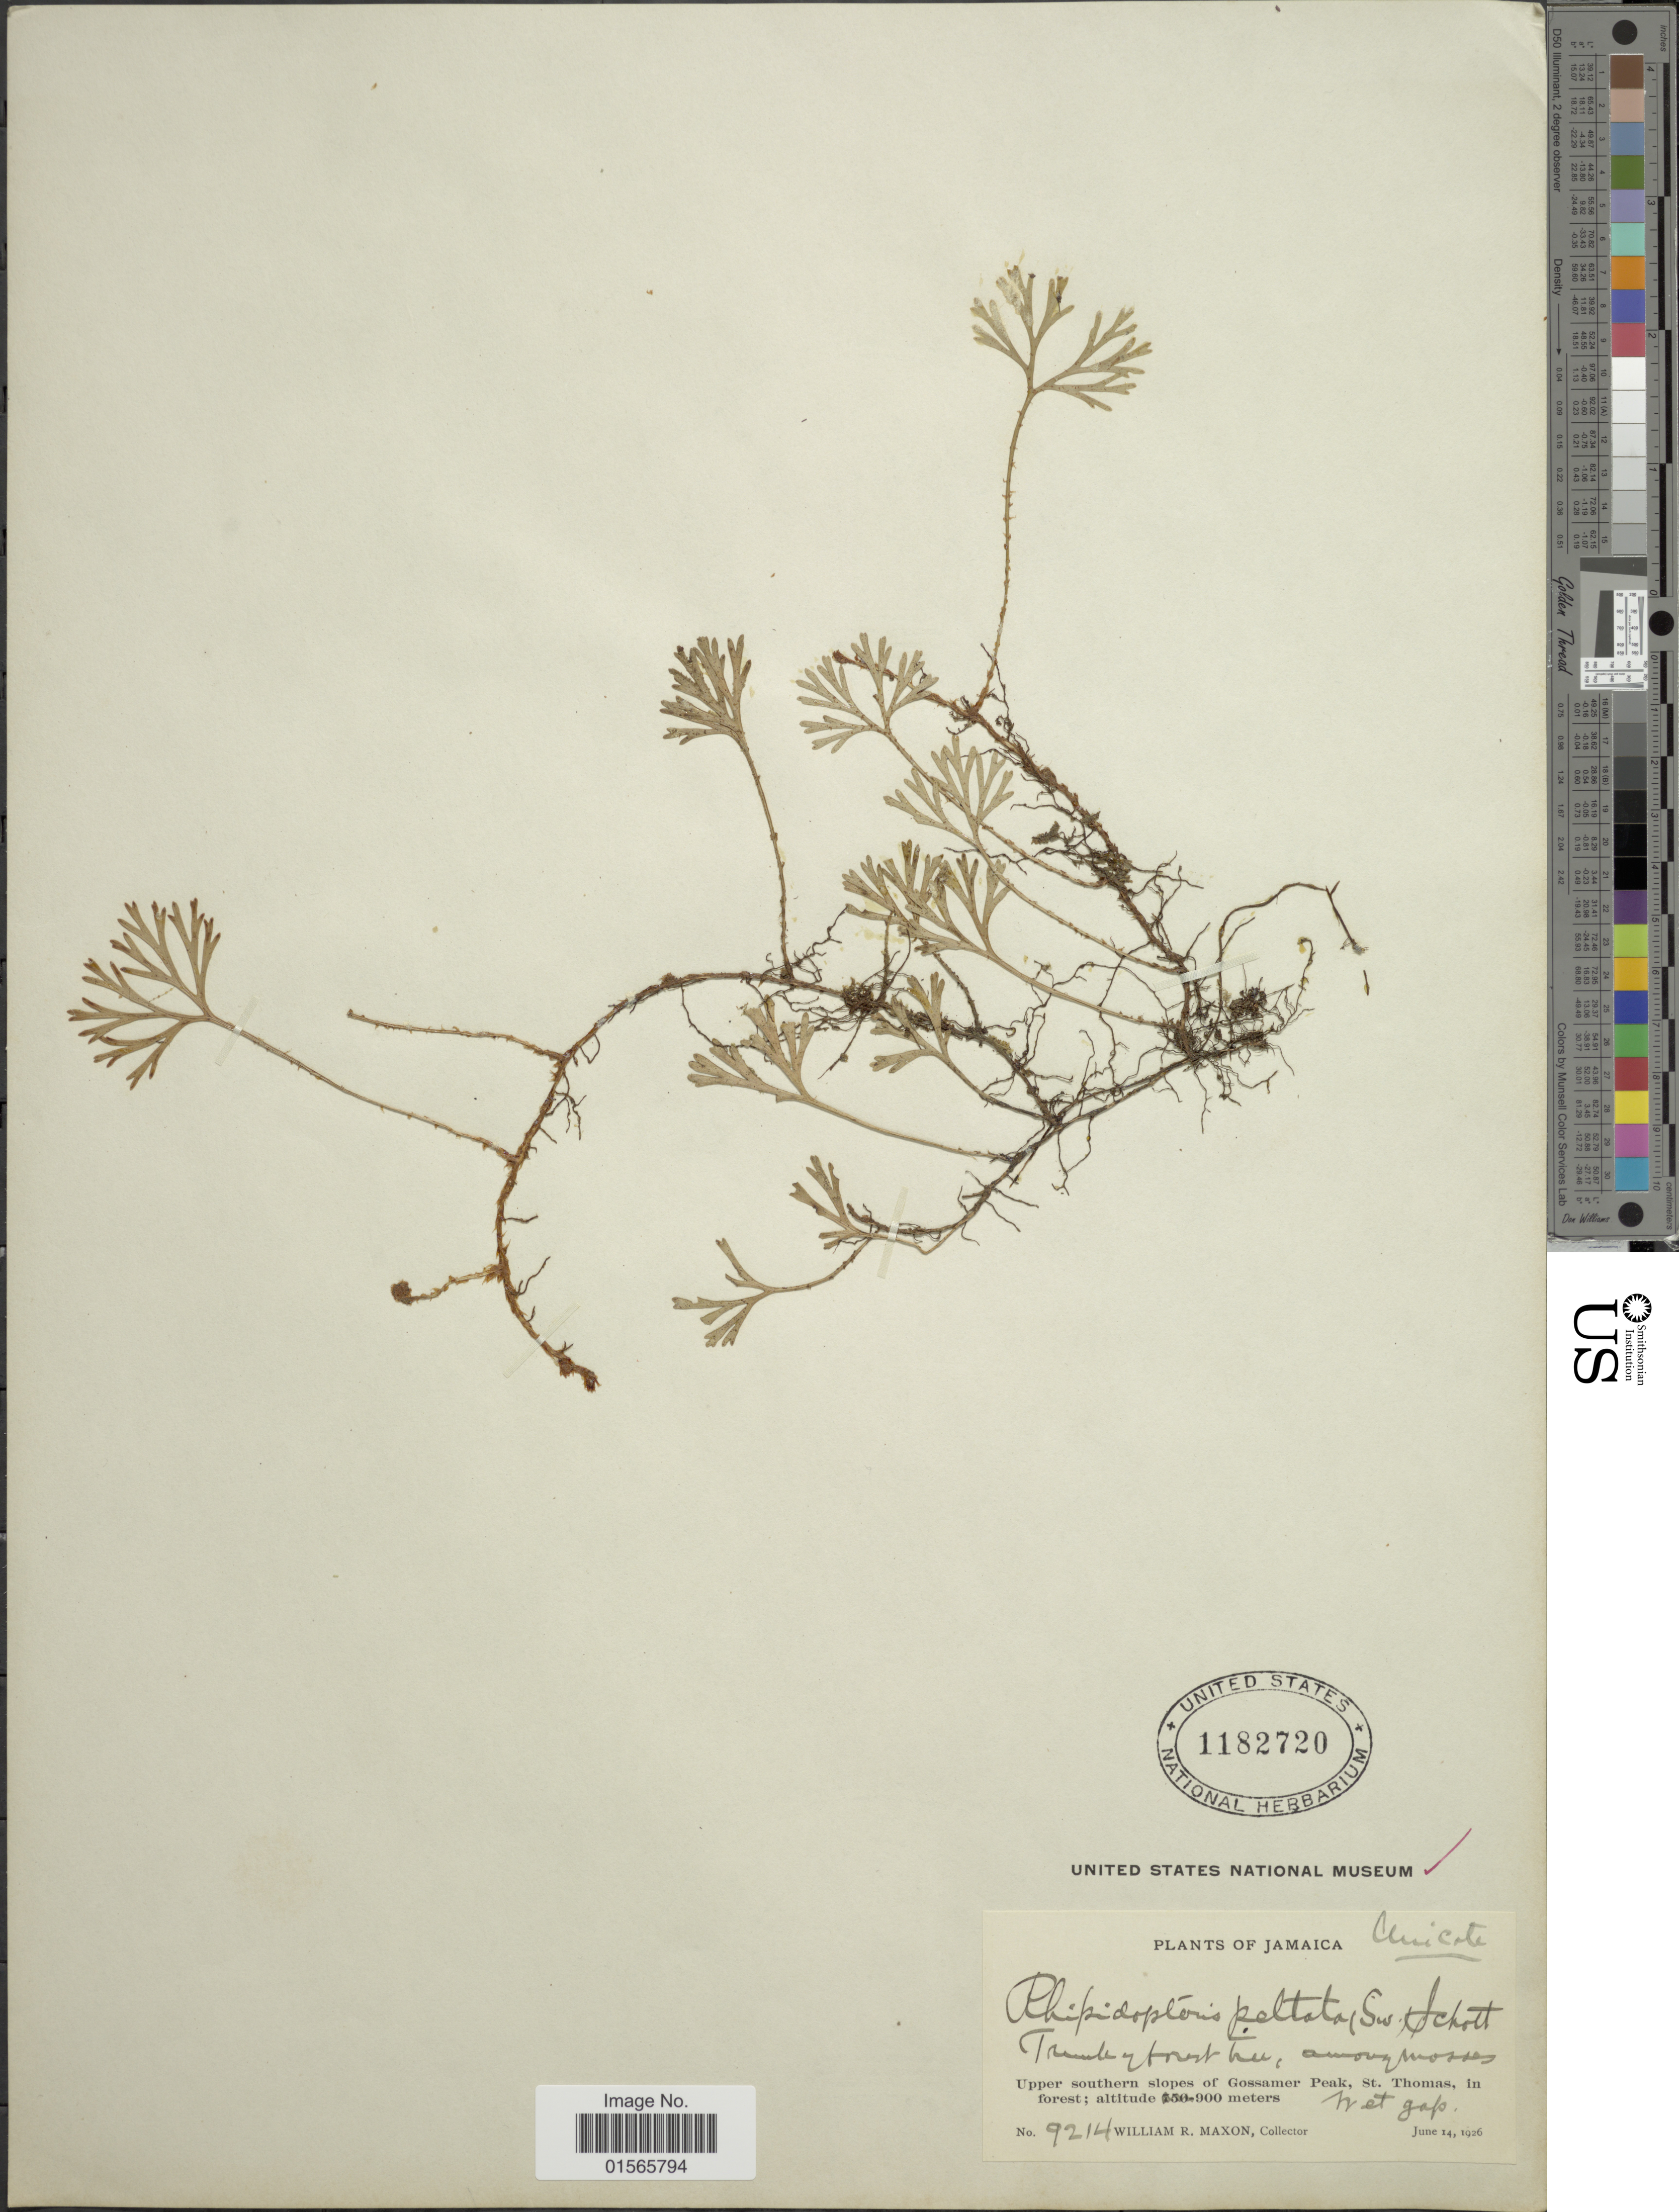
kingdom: Plantae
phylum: Tracheophyta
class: Polypodiopsida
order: Polypodiales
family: Dryopteridaceae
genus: Elaphoglossum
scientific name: Elaphoglossum peltatum f. peltatum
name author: (Sw.) Urb.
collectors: W. R. Maxon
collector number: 9214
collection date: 1926-06-14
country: Jamaica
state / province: Saint Thomas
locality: Upper southern slopes of Gossamer Peak, in forest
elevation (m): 900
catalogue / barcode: US 1182720